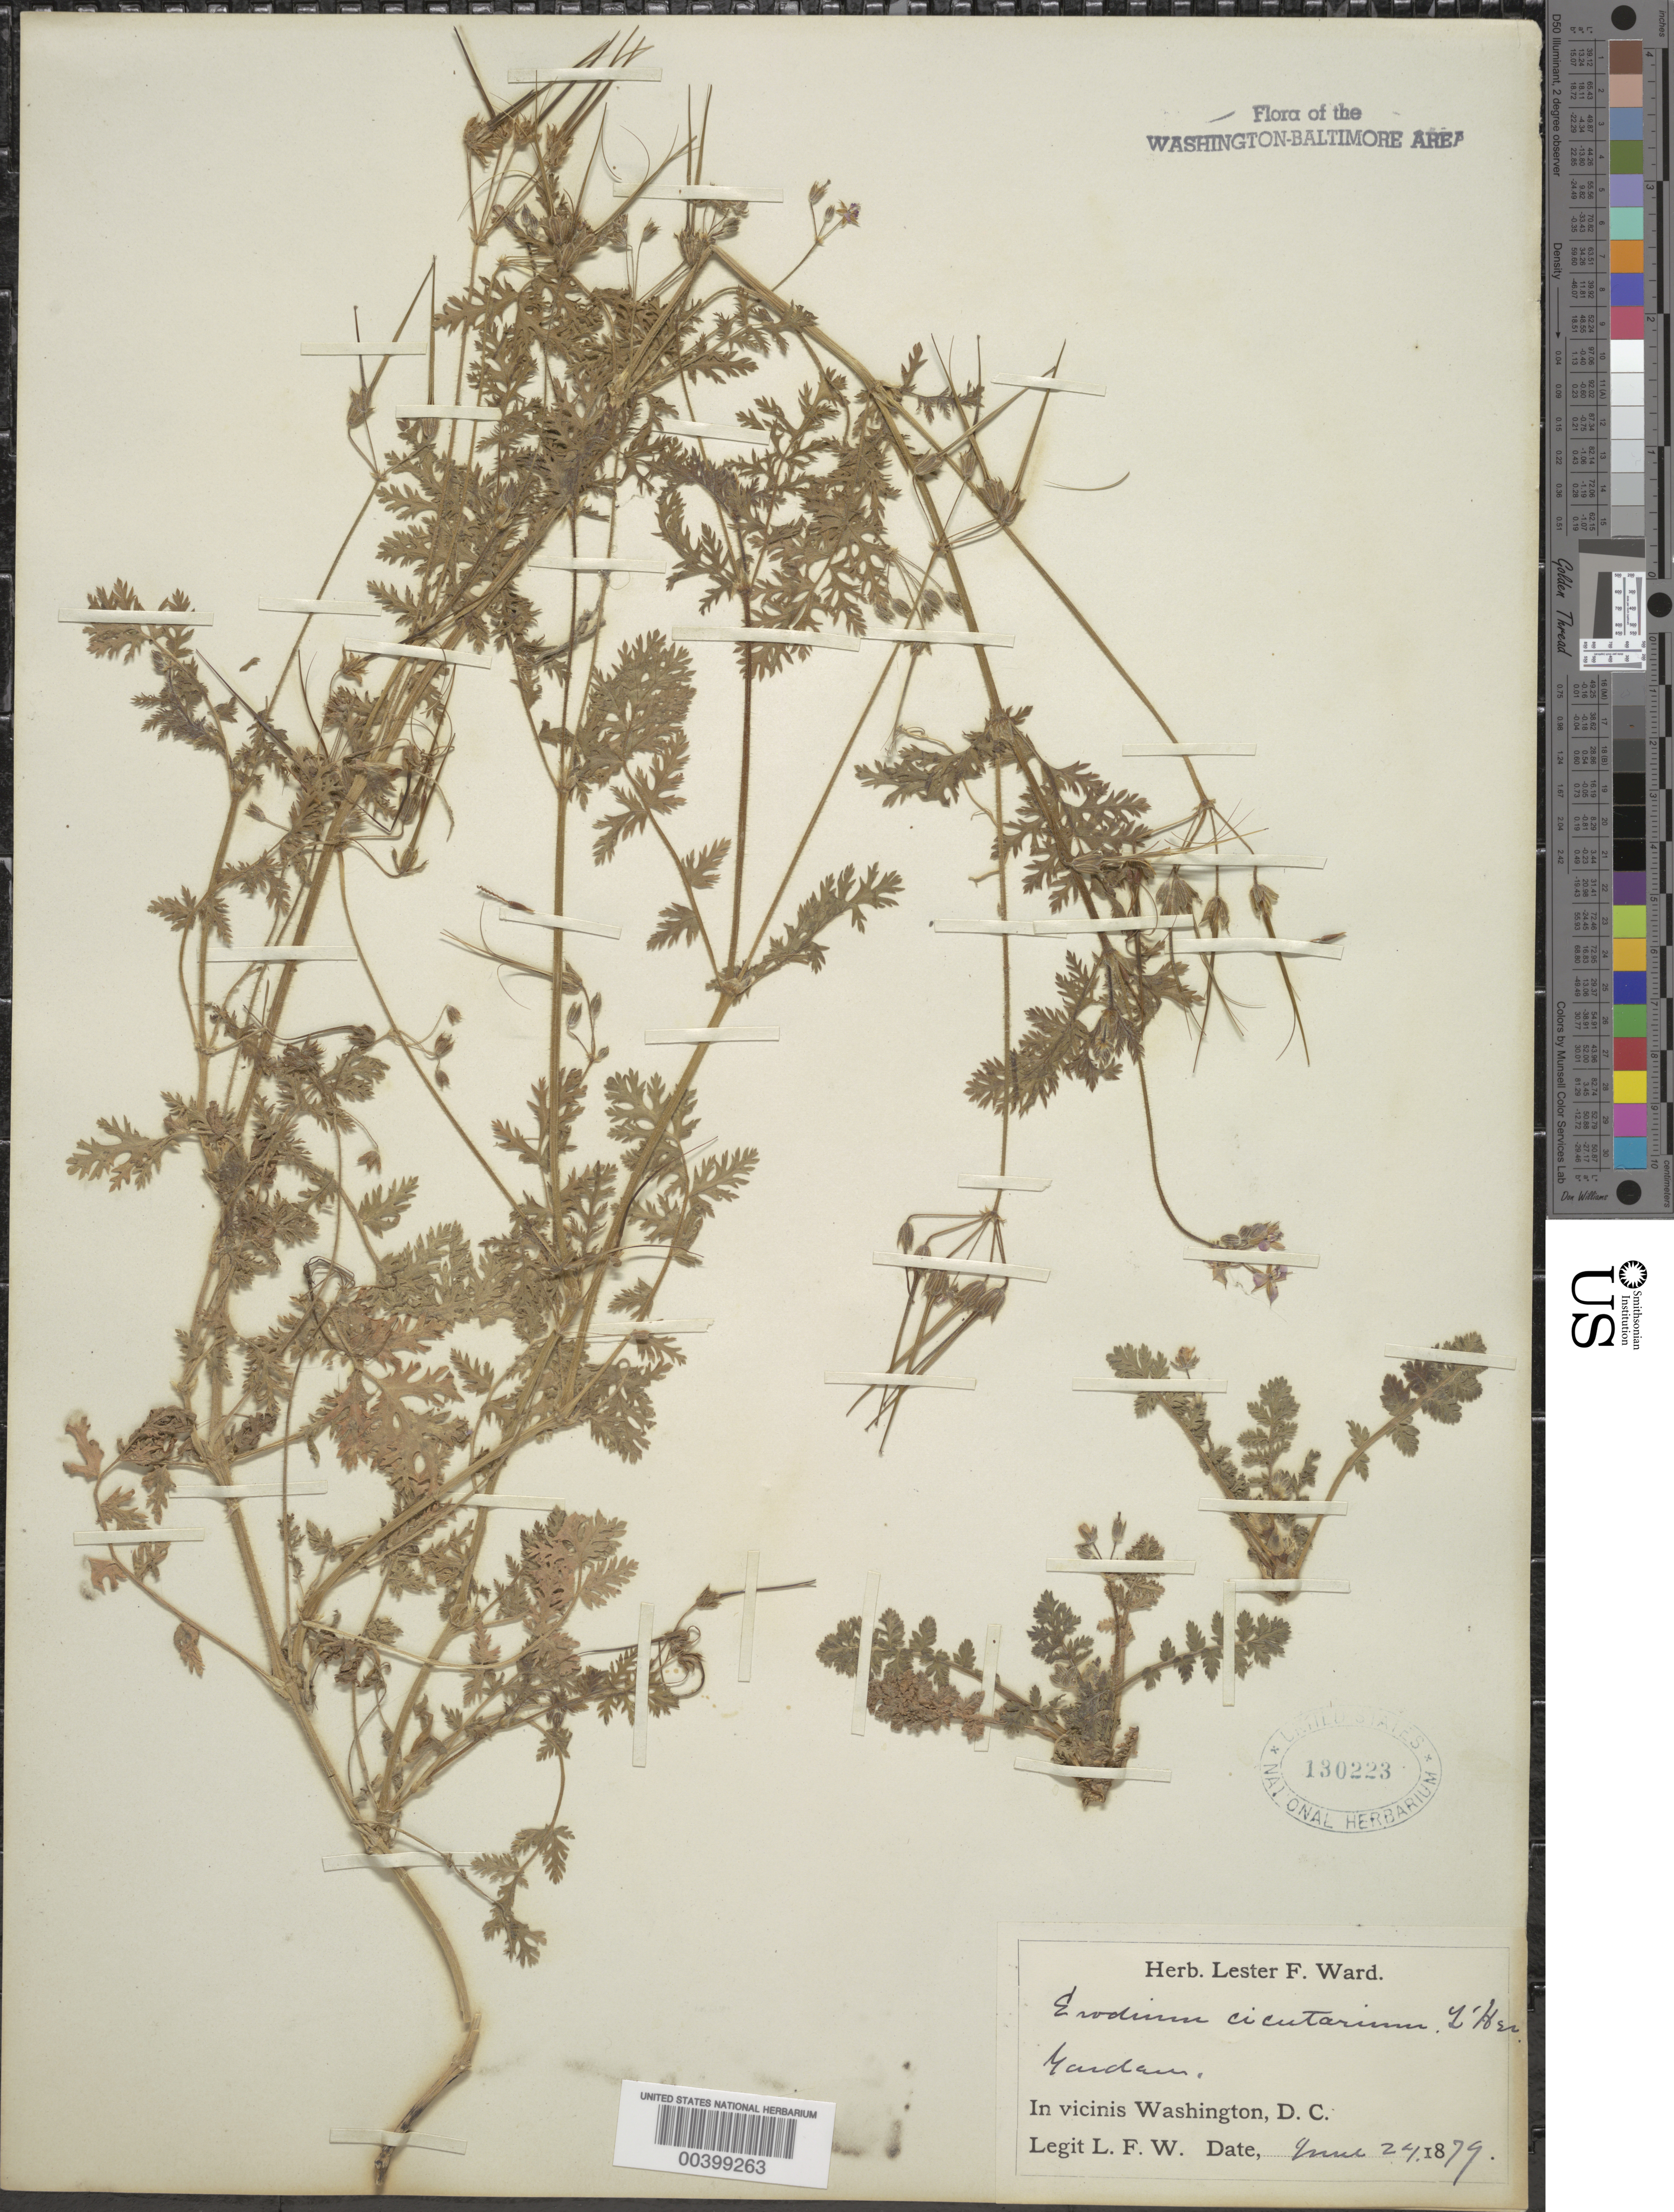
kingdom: Plantae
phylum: Tracheophyta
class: Magnoliopsida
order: Geraniales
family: Geraniaceae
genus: Erodium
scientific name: Erodium cicutarium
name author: (L.) L'Hér.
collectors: L. F. Ward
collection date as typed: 24 Jun 1879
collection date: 1879-06-24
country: United States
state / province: District of Columbia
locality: DC vicinity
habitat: Garden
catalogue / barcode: US 130223